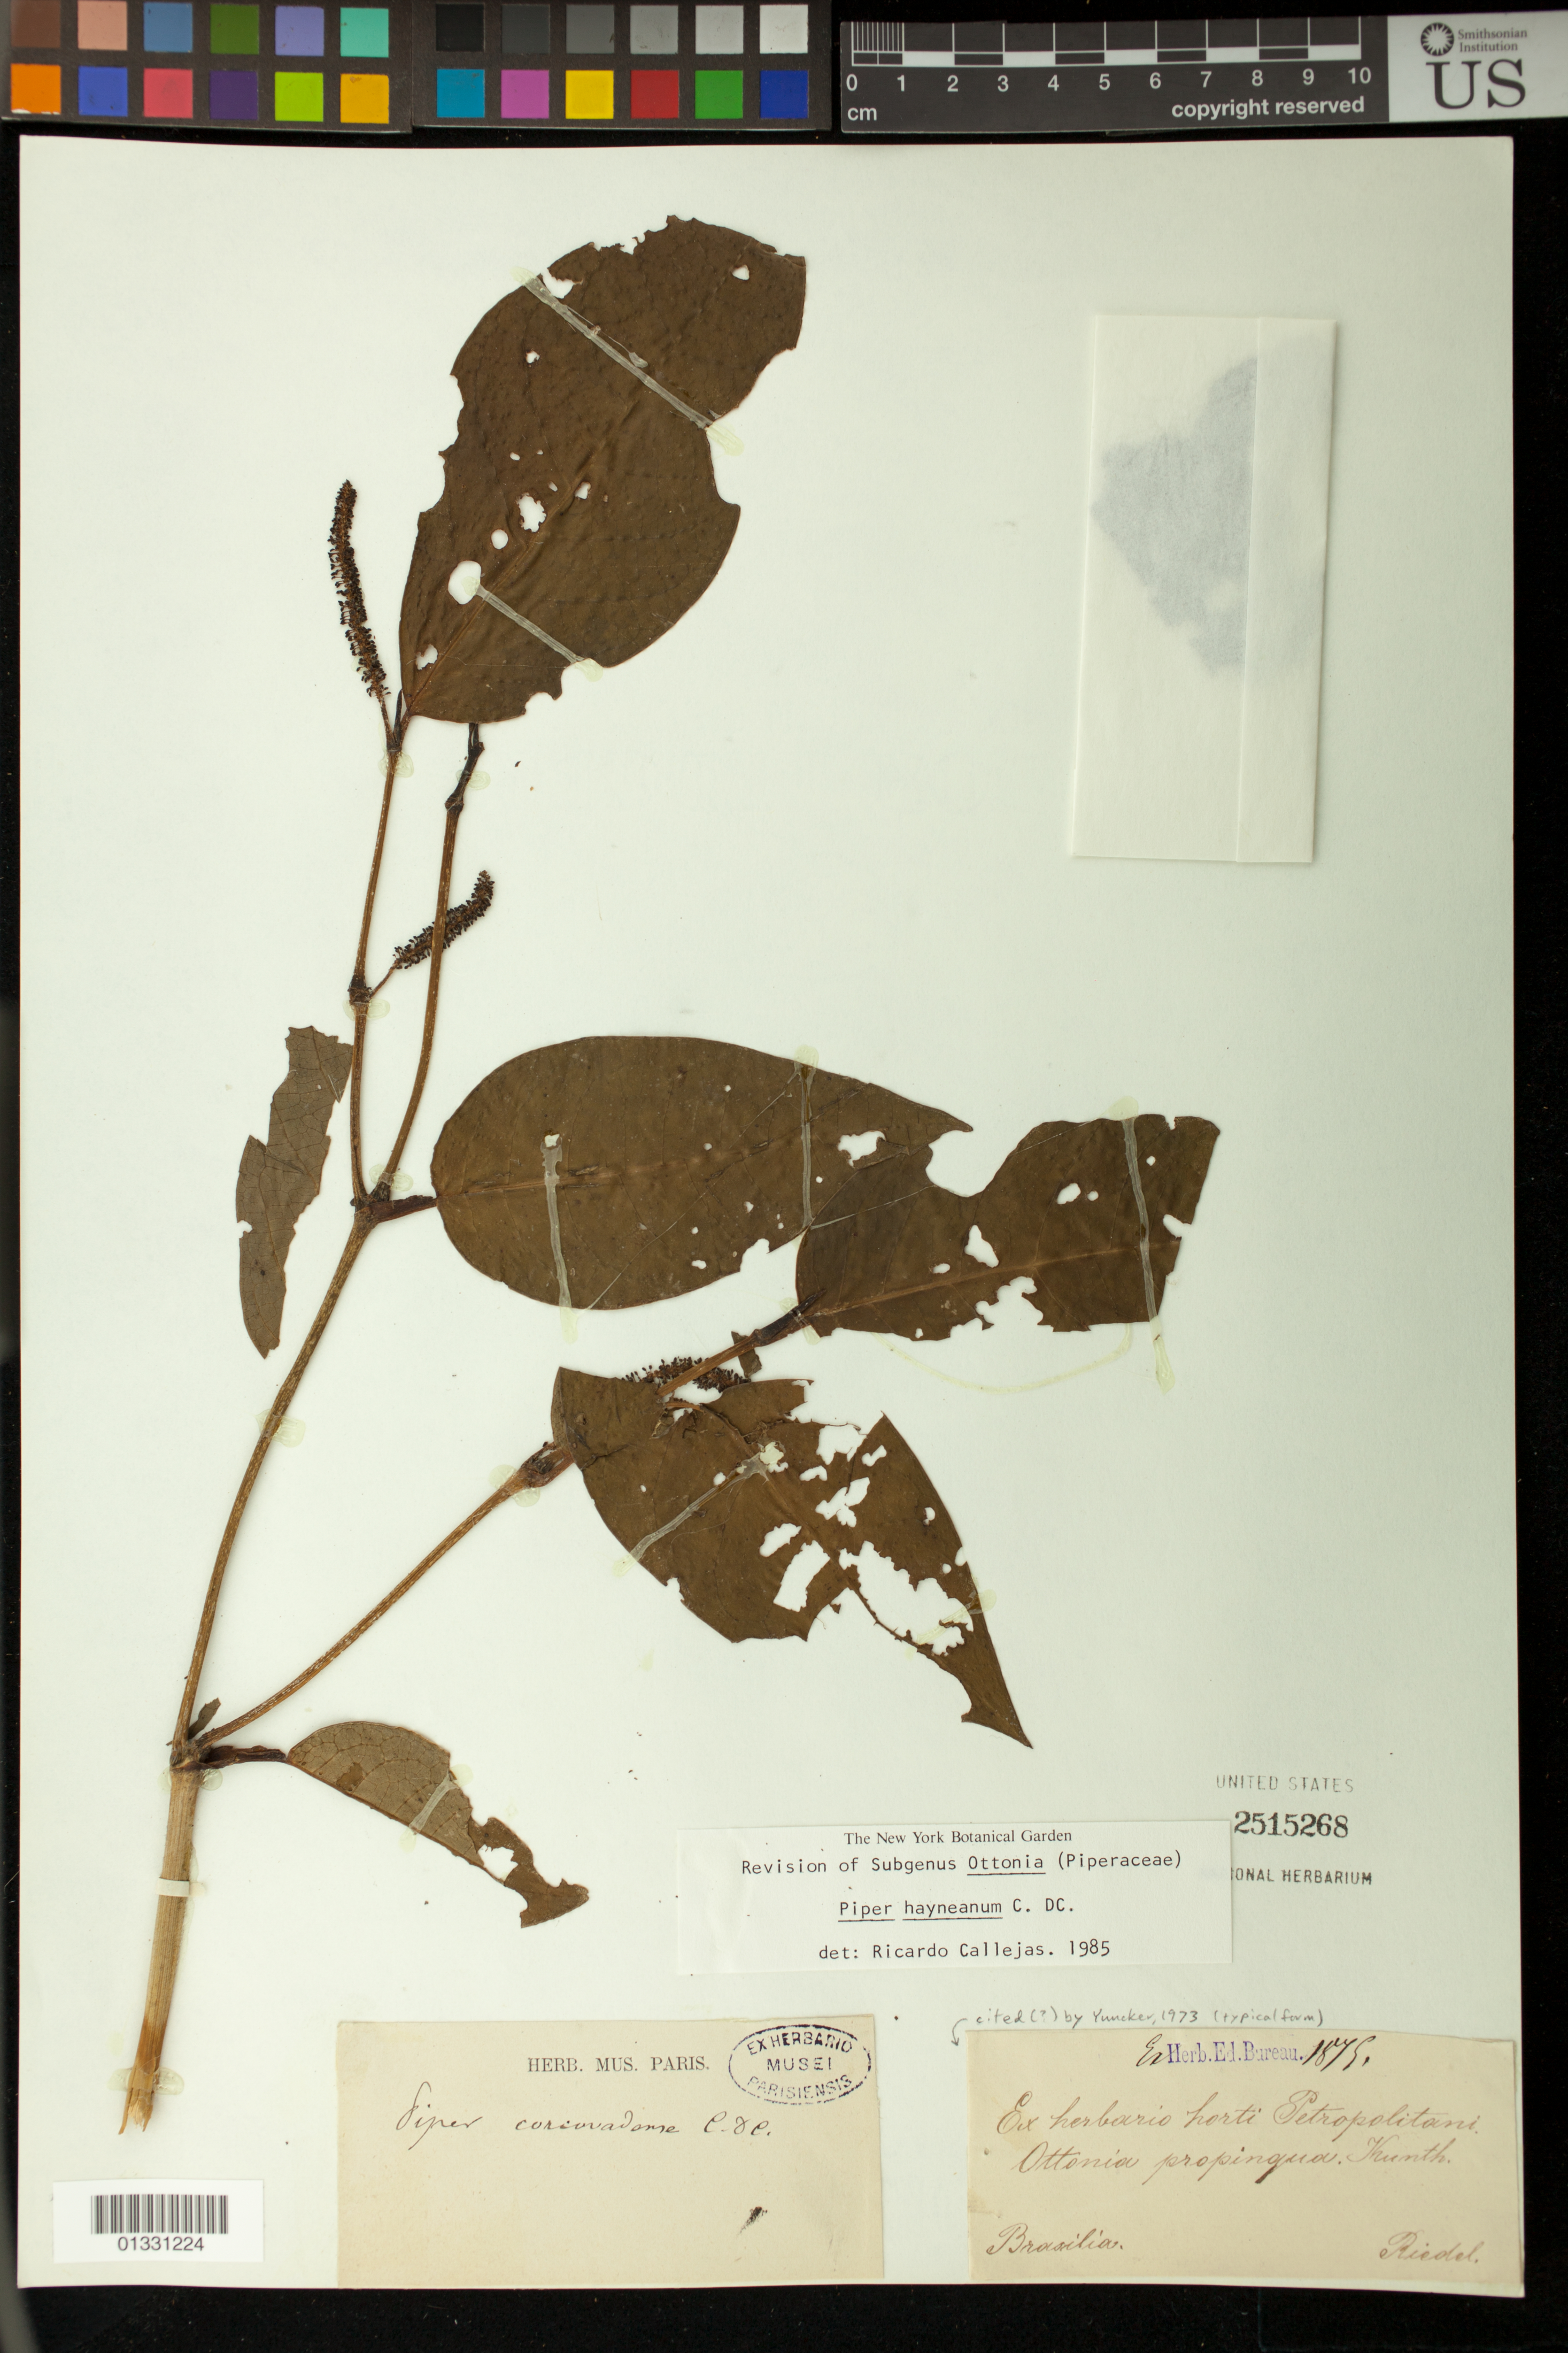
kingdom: Plantae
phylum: Tracheophyta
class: Magnoliopsida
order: Piperales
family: Piperaceae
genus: Piper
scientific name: Piper hayneanum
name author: C. DC.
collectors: L. Riedel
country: Brazil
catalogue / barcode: US 2515268